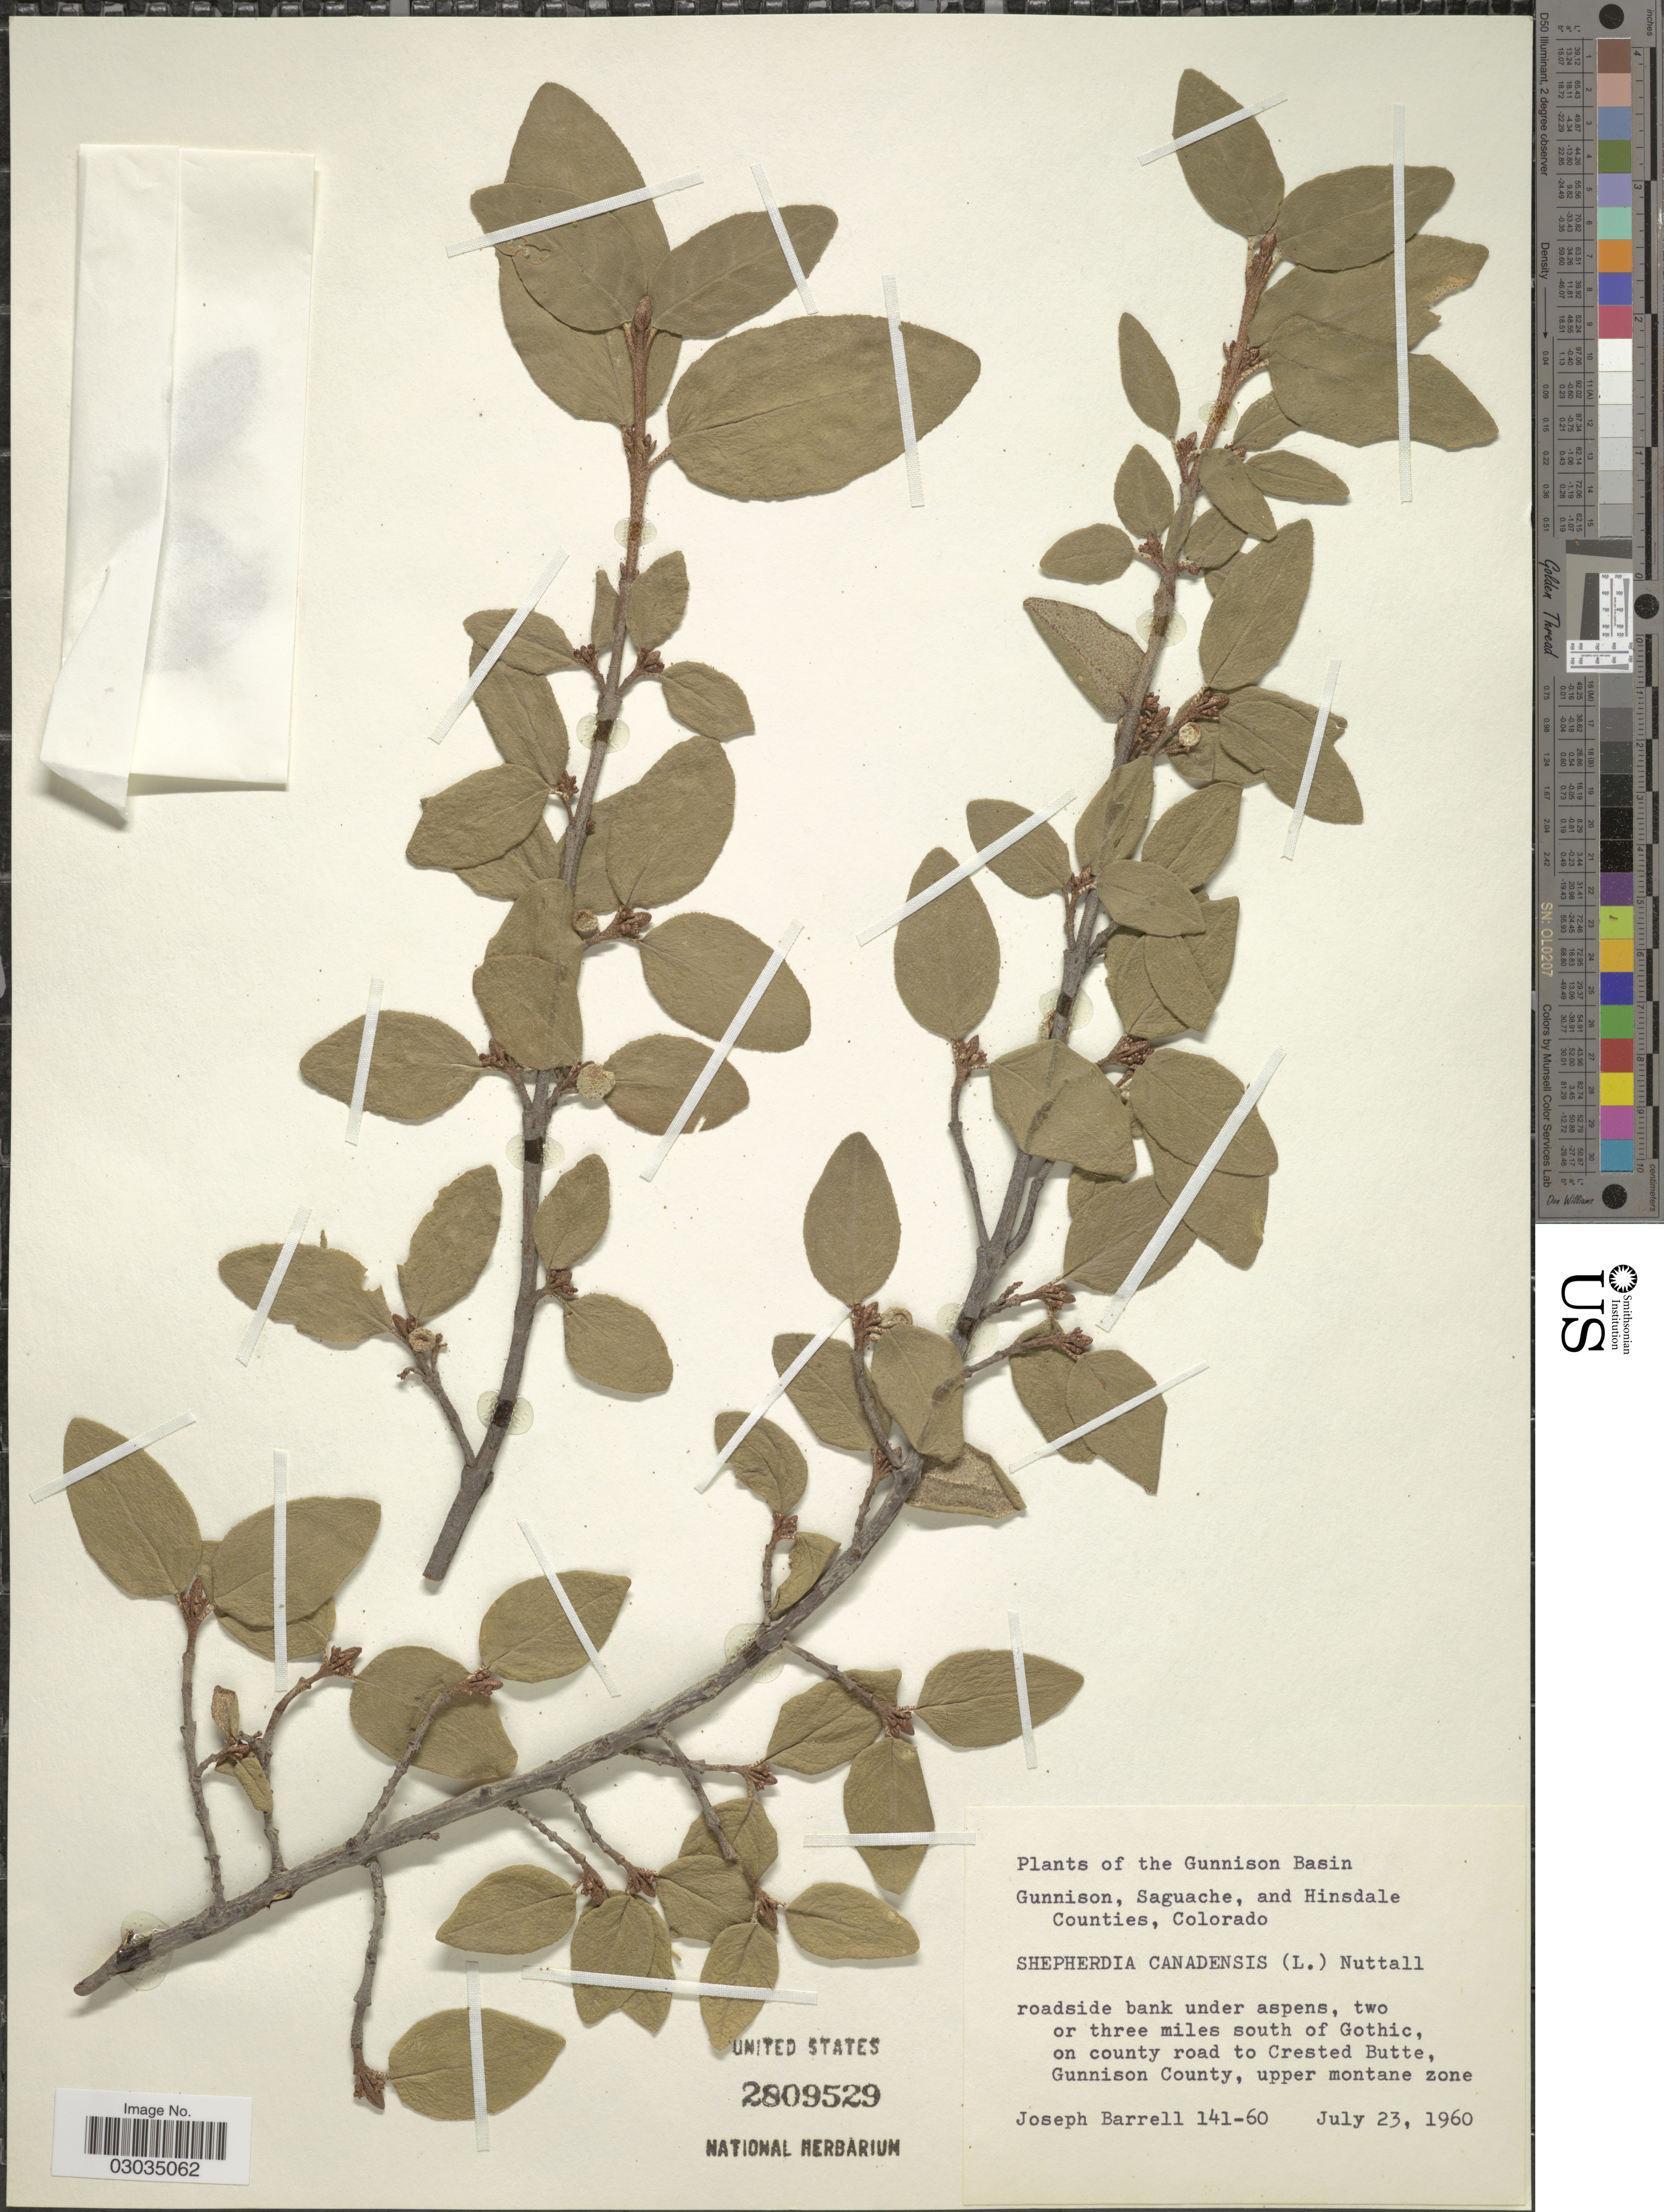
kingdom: Plantae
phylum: Tracheophyta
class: Magnoliopsida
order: Rosales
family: Elaeagnaceae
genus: Shepherdia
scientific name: Shepherdia canadensis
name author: (L.) Nutt.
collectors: J. Barrell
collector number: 141-60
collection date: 1960-07-23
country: United States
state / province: Colorado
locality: The Gunnison Basin, Gunnison, Saguache, and Hinsdale Counties, Colorado, roadside bank under aspens, two or three miles south of Gothic, on county road to Crested Butte, Gunnison County, upper montane zone.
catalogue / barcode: US 2809529